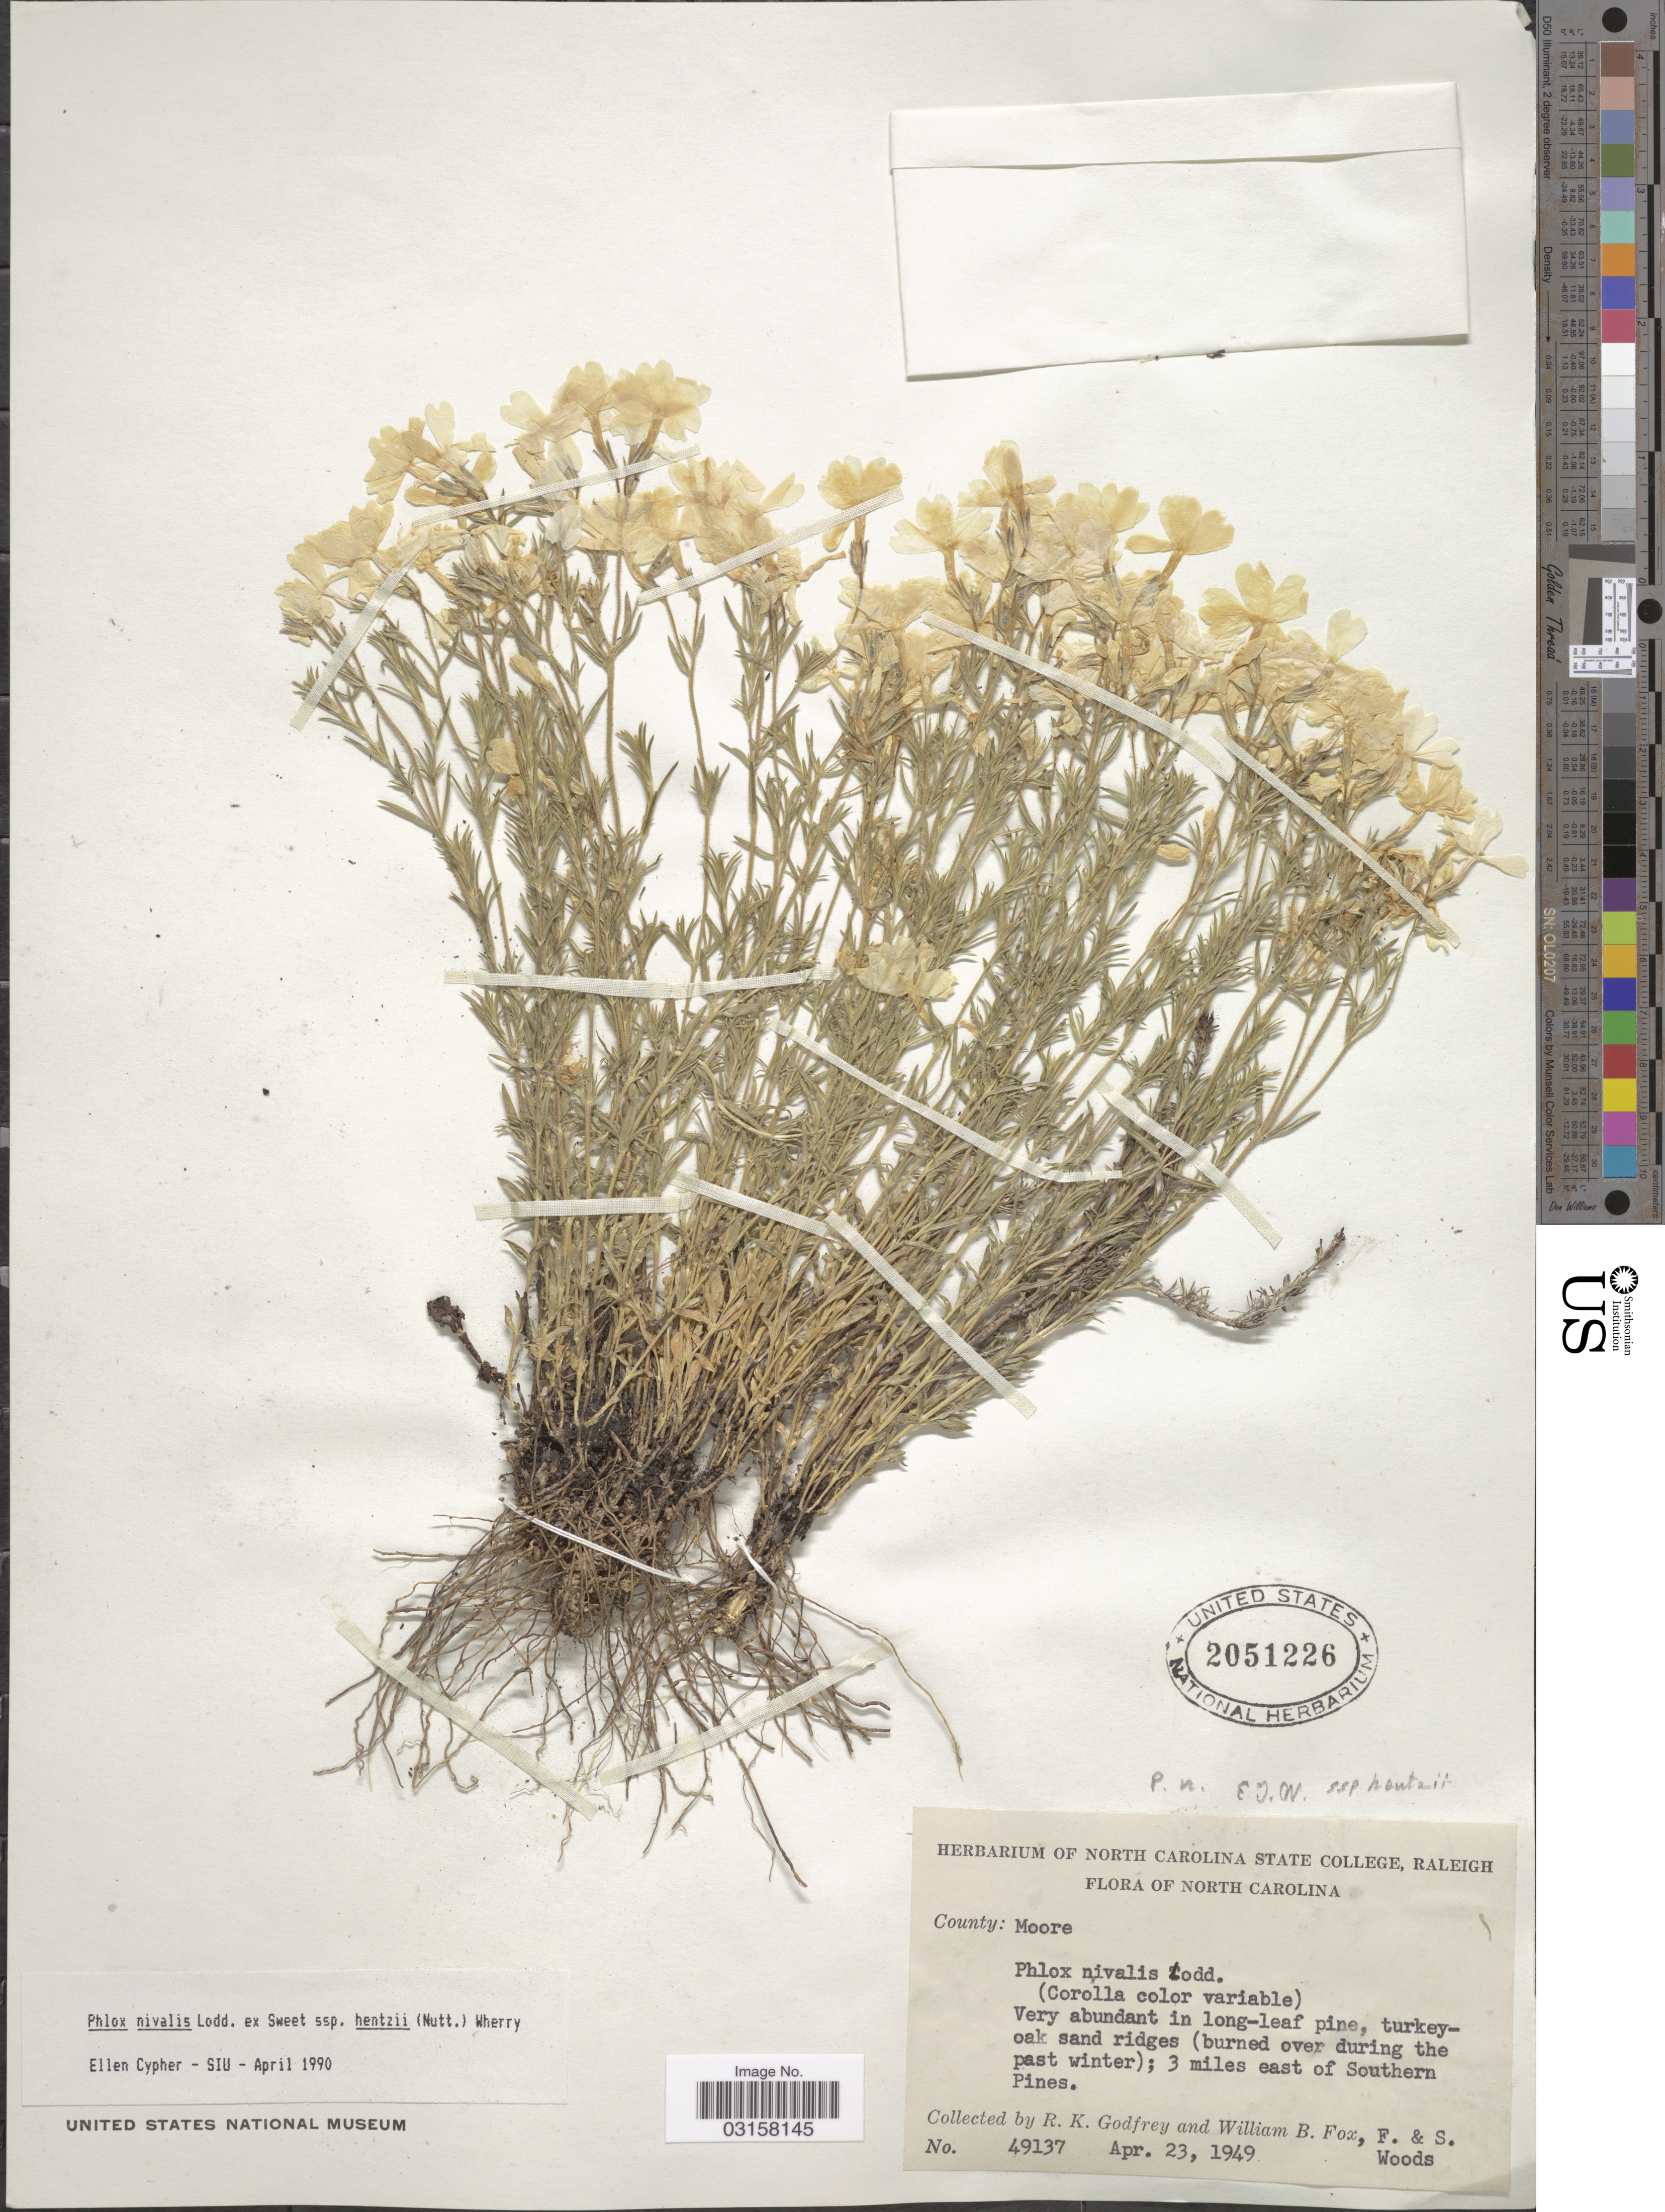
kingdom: Plantae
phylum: Tracheophyta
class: Magnoliopsida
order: Ericales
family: Polemoniaceae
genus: Phlox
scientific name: Phlox nivalis subsp. nivalis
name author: Lodd. ex Sweet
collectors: R. K. Godfrey, W. B. Fox, F. Woods & S. Woods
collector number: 49137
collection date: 1949-04-23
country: United States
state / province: North Carolina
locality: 3 miles east of Southern Pines.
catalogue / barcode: US 2051226